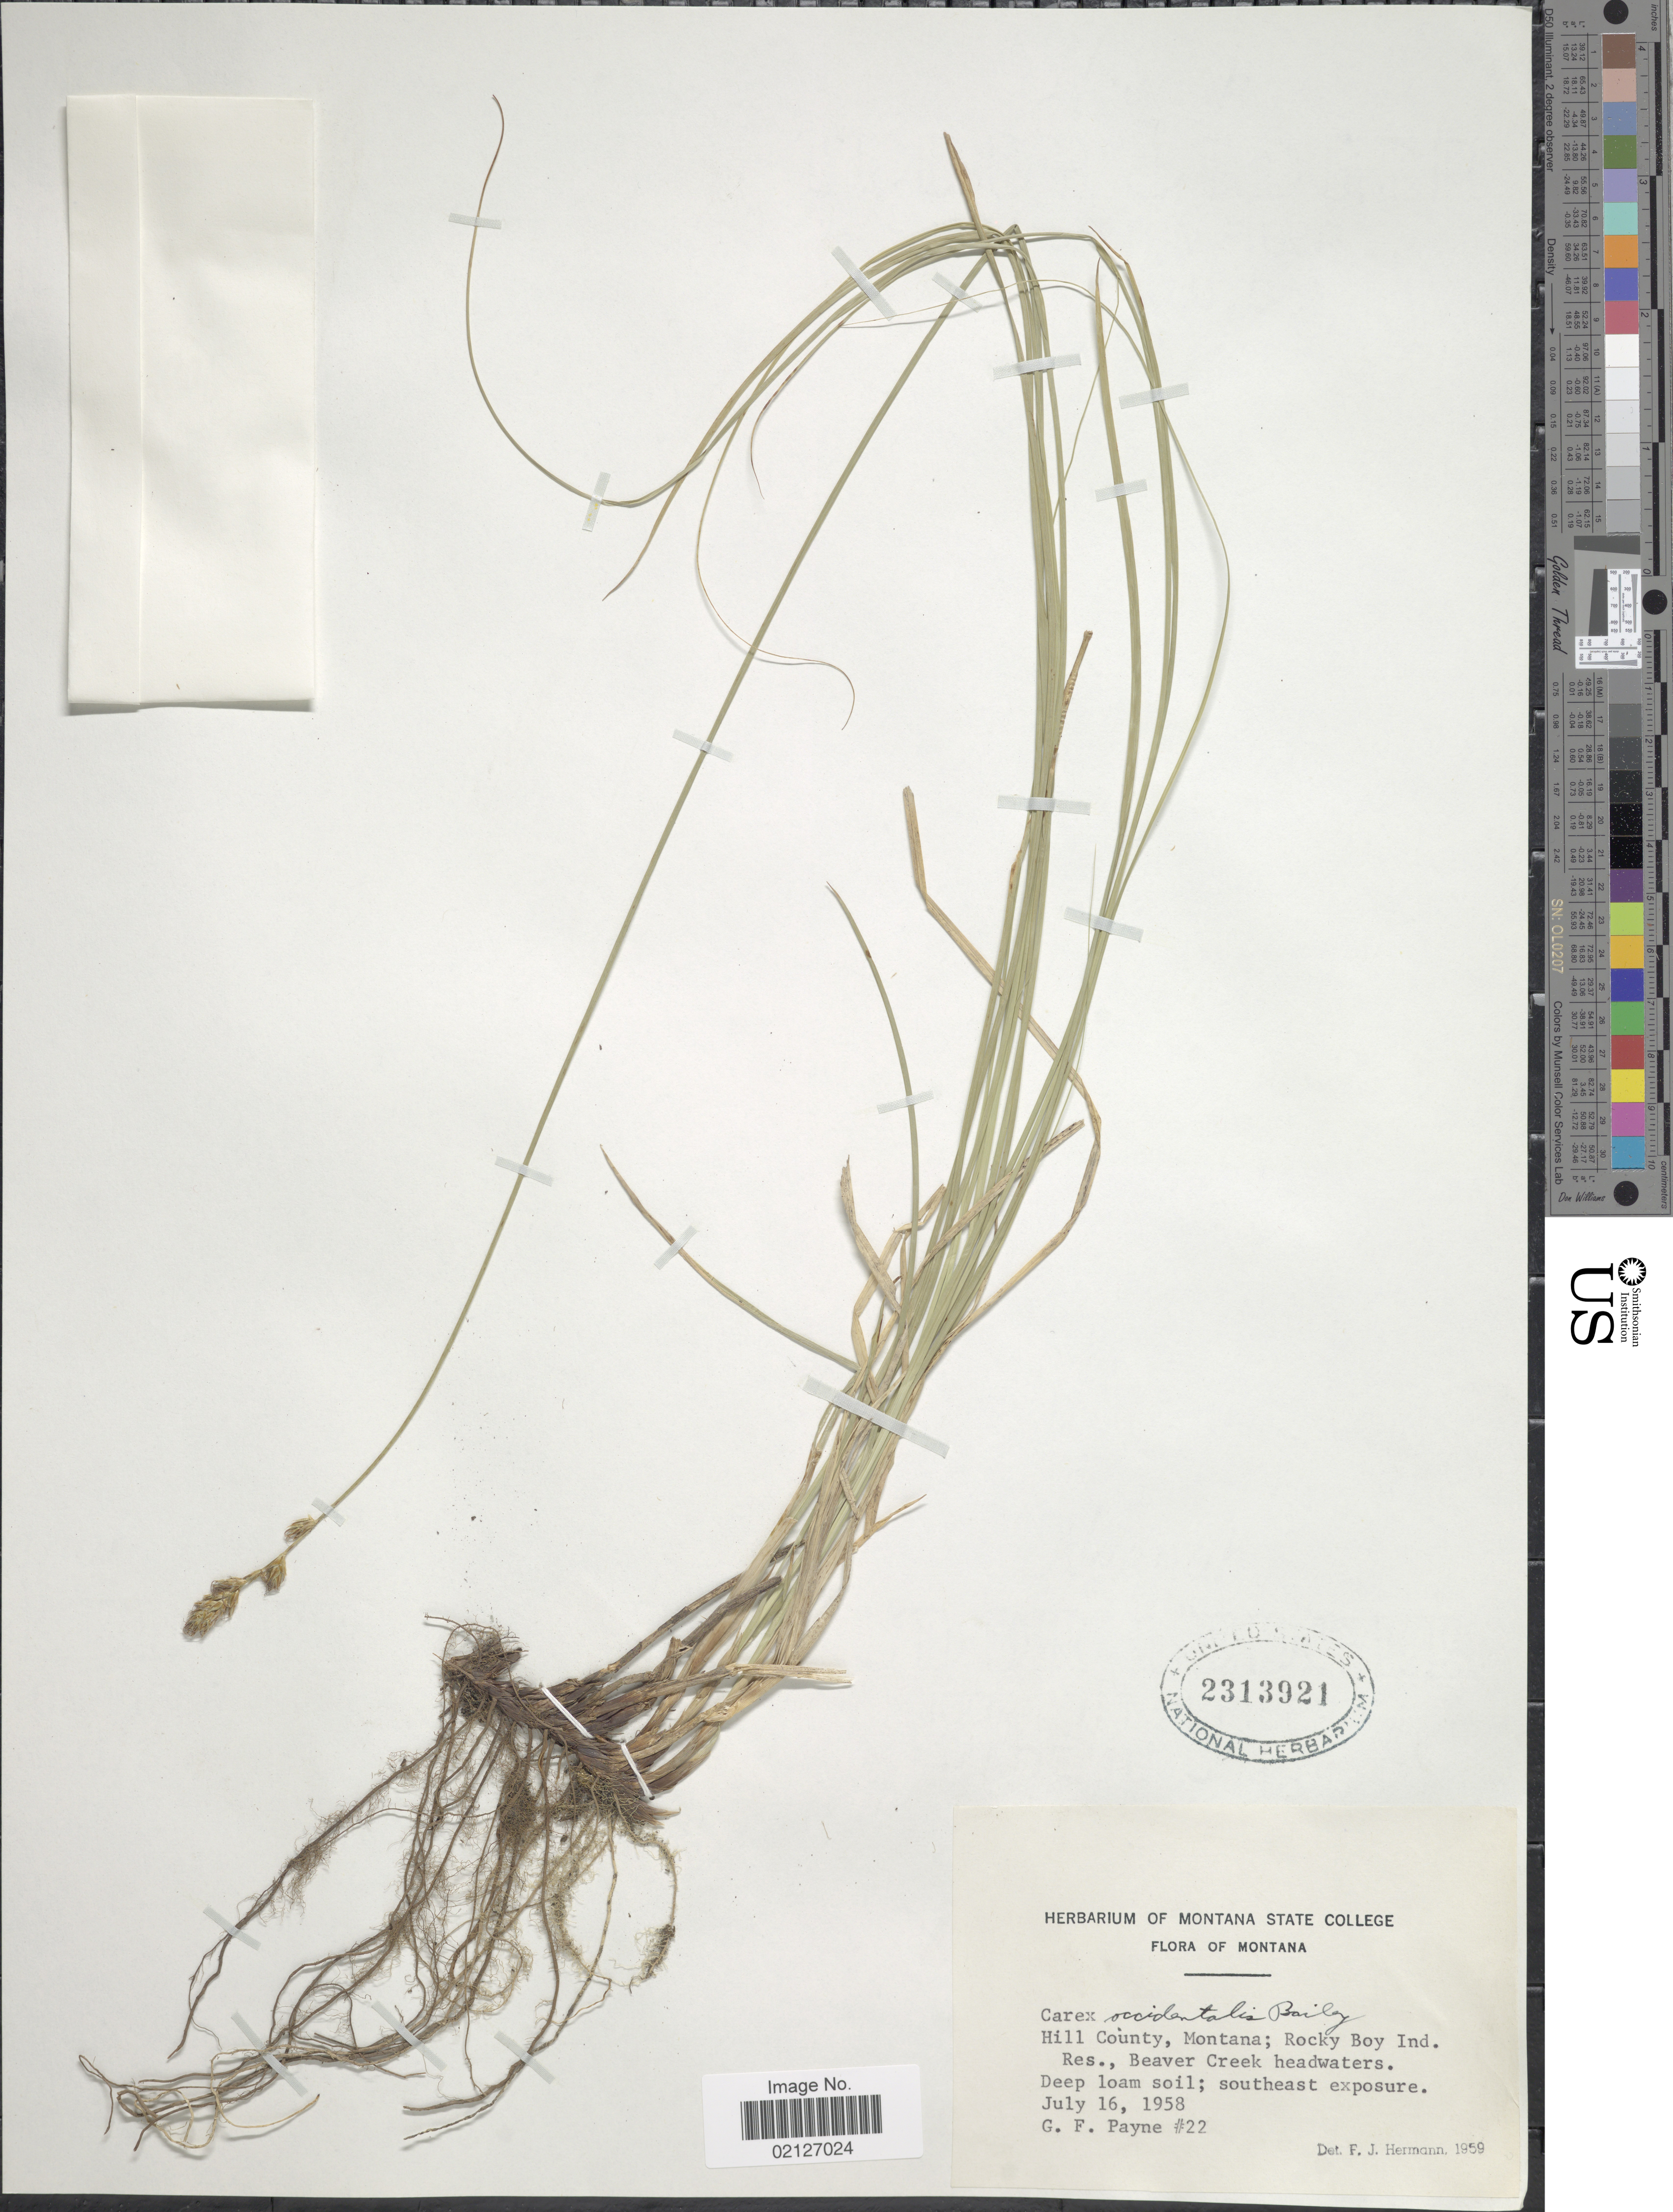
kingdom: Plantae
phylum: Tracheophyta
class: Liliopsida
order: Poales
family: Cyperaceae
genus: Carex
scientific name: Carex occidentalis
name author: L.H. Bailey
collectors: G. Payne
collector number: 22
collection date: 1958-07-16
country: United States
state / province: Montana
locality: Hill County, Rocky Boy Ind. Res., Beaver Creek headwaters, southeast exposure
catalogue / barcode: US 2313921